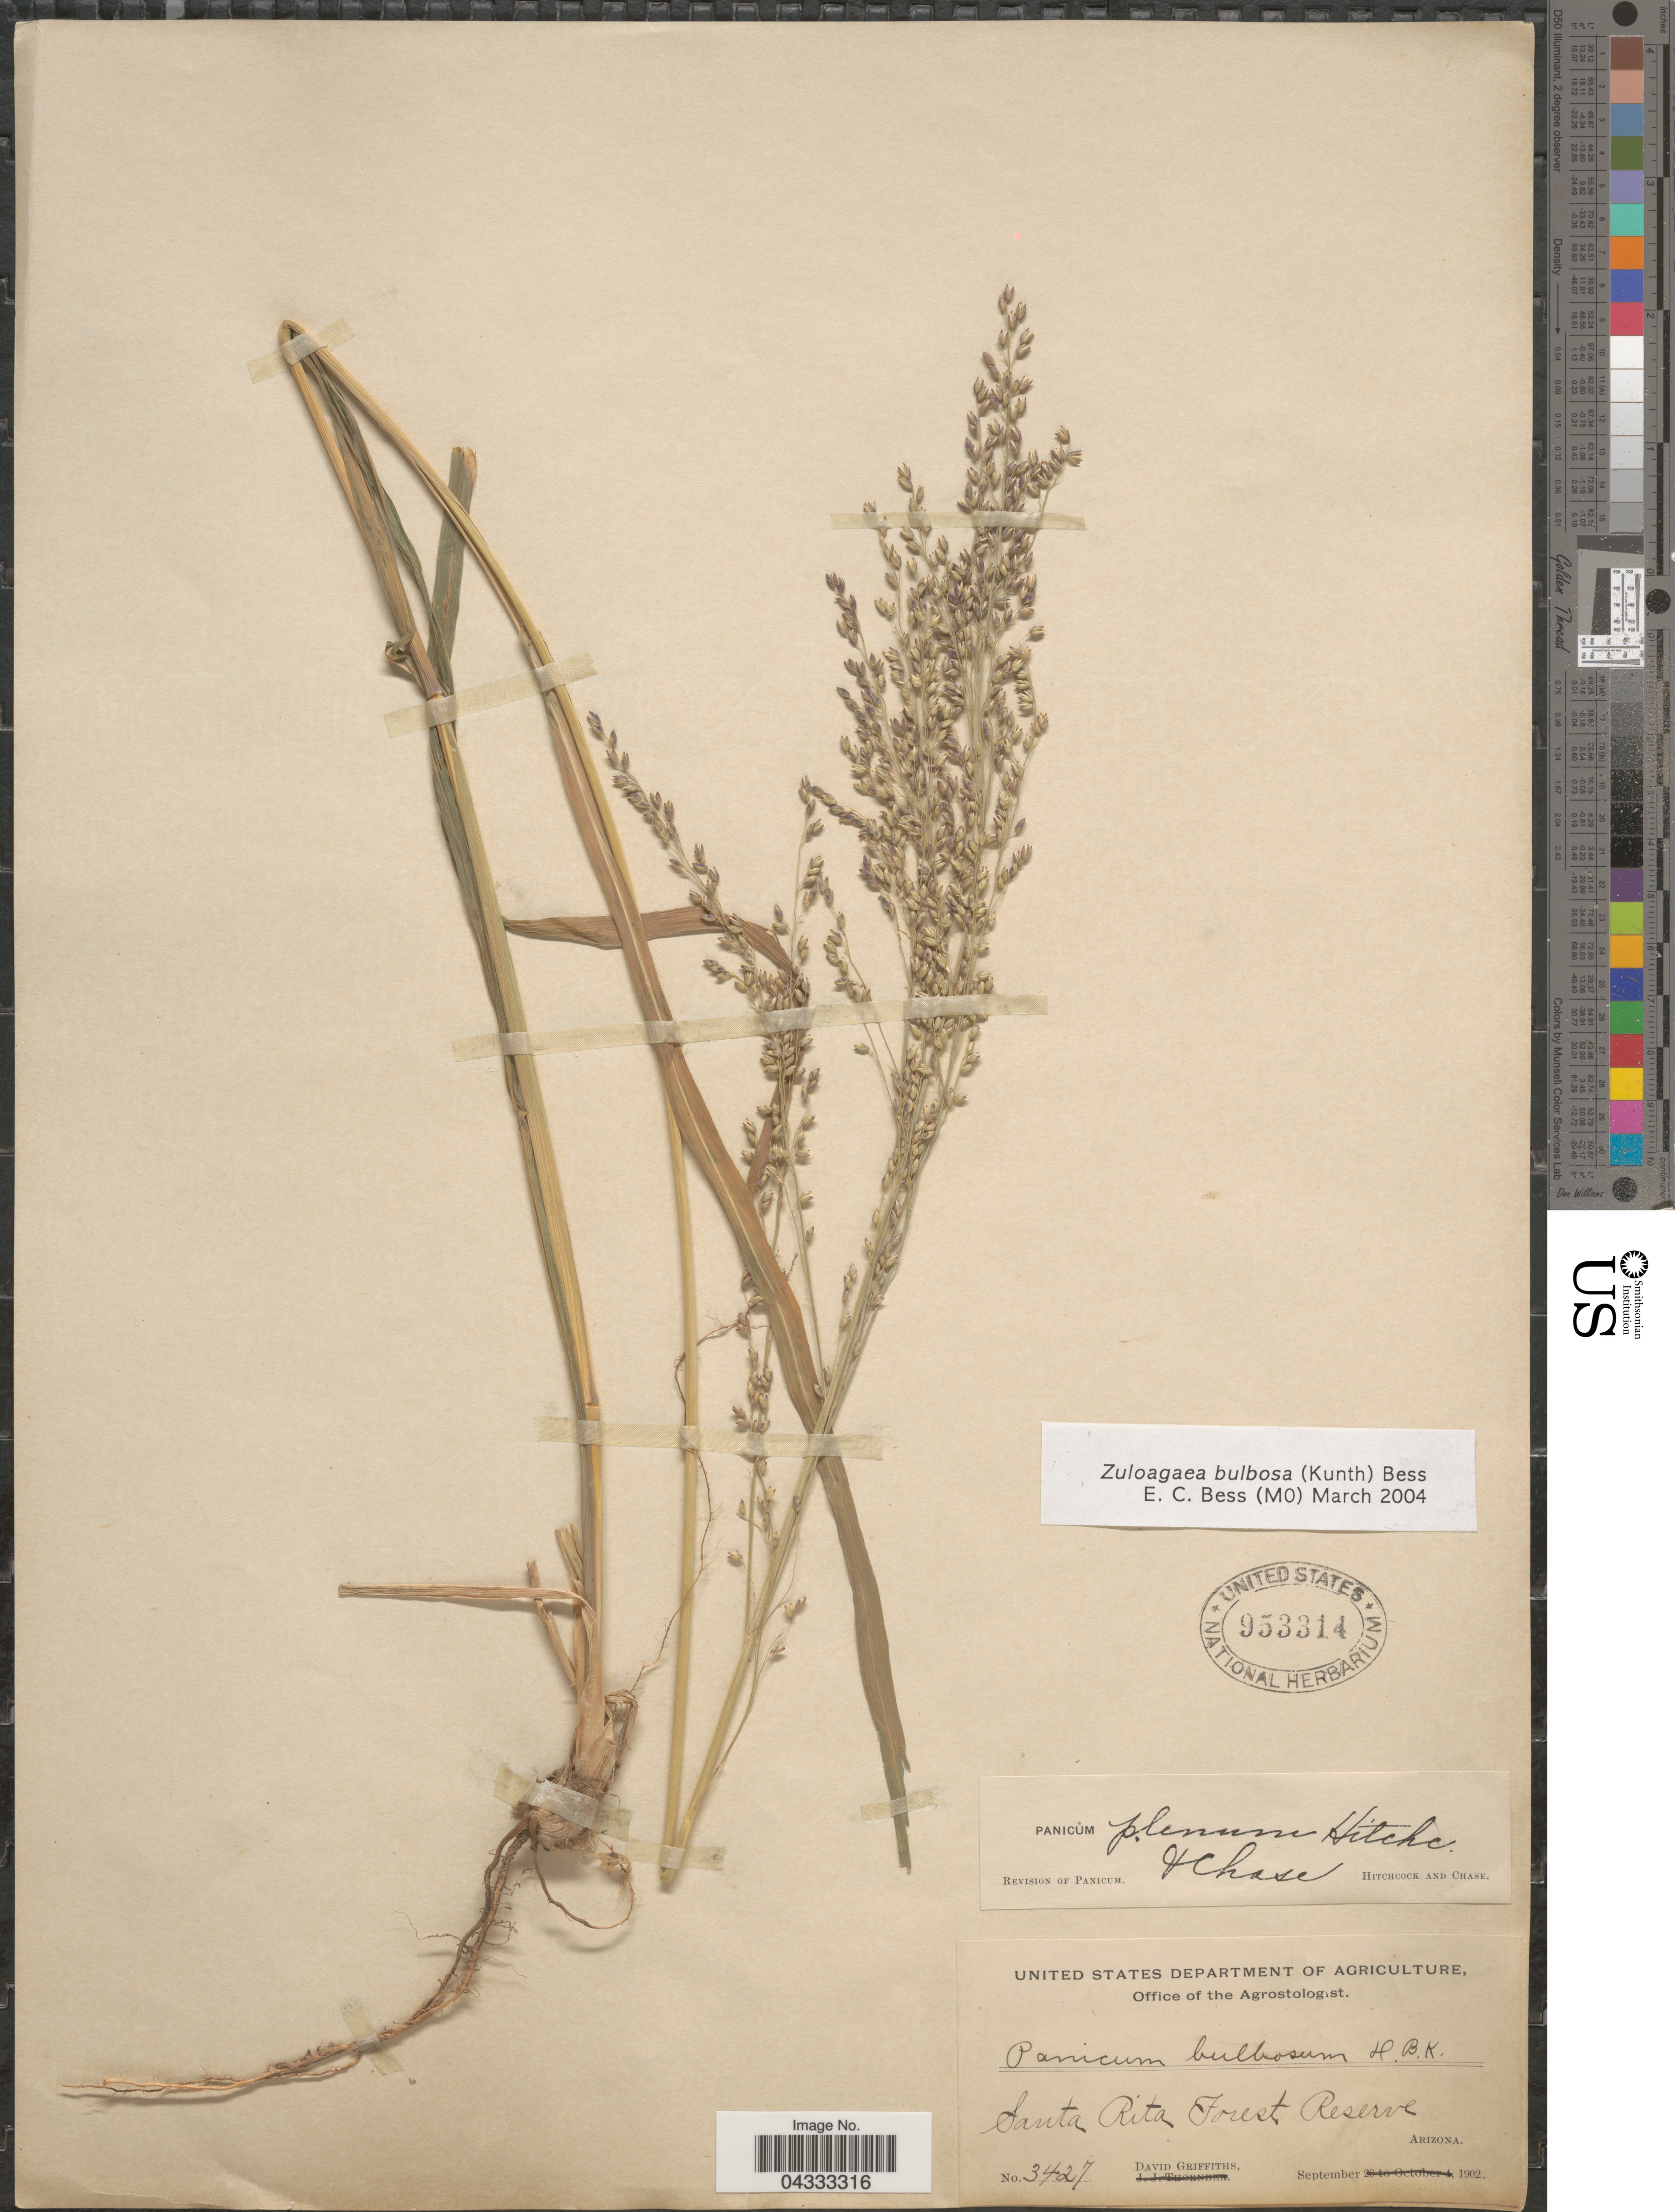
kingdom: Plantae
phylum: Tracheophyta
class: Liliopsida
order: Poales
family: Poaceae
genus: Zuloagaea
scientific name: Zuloagaea bulbosa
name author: (Kunth) E. Bess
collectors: D. Griffiths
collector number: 3427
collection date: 1902-09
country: United States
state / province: Arizona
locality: Santa Rita Forest Reserve.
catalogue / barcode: US 953314